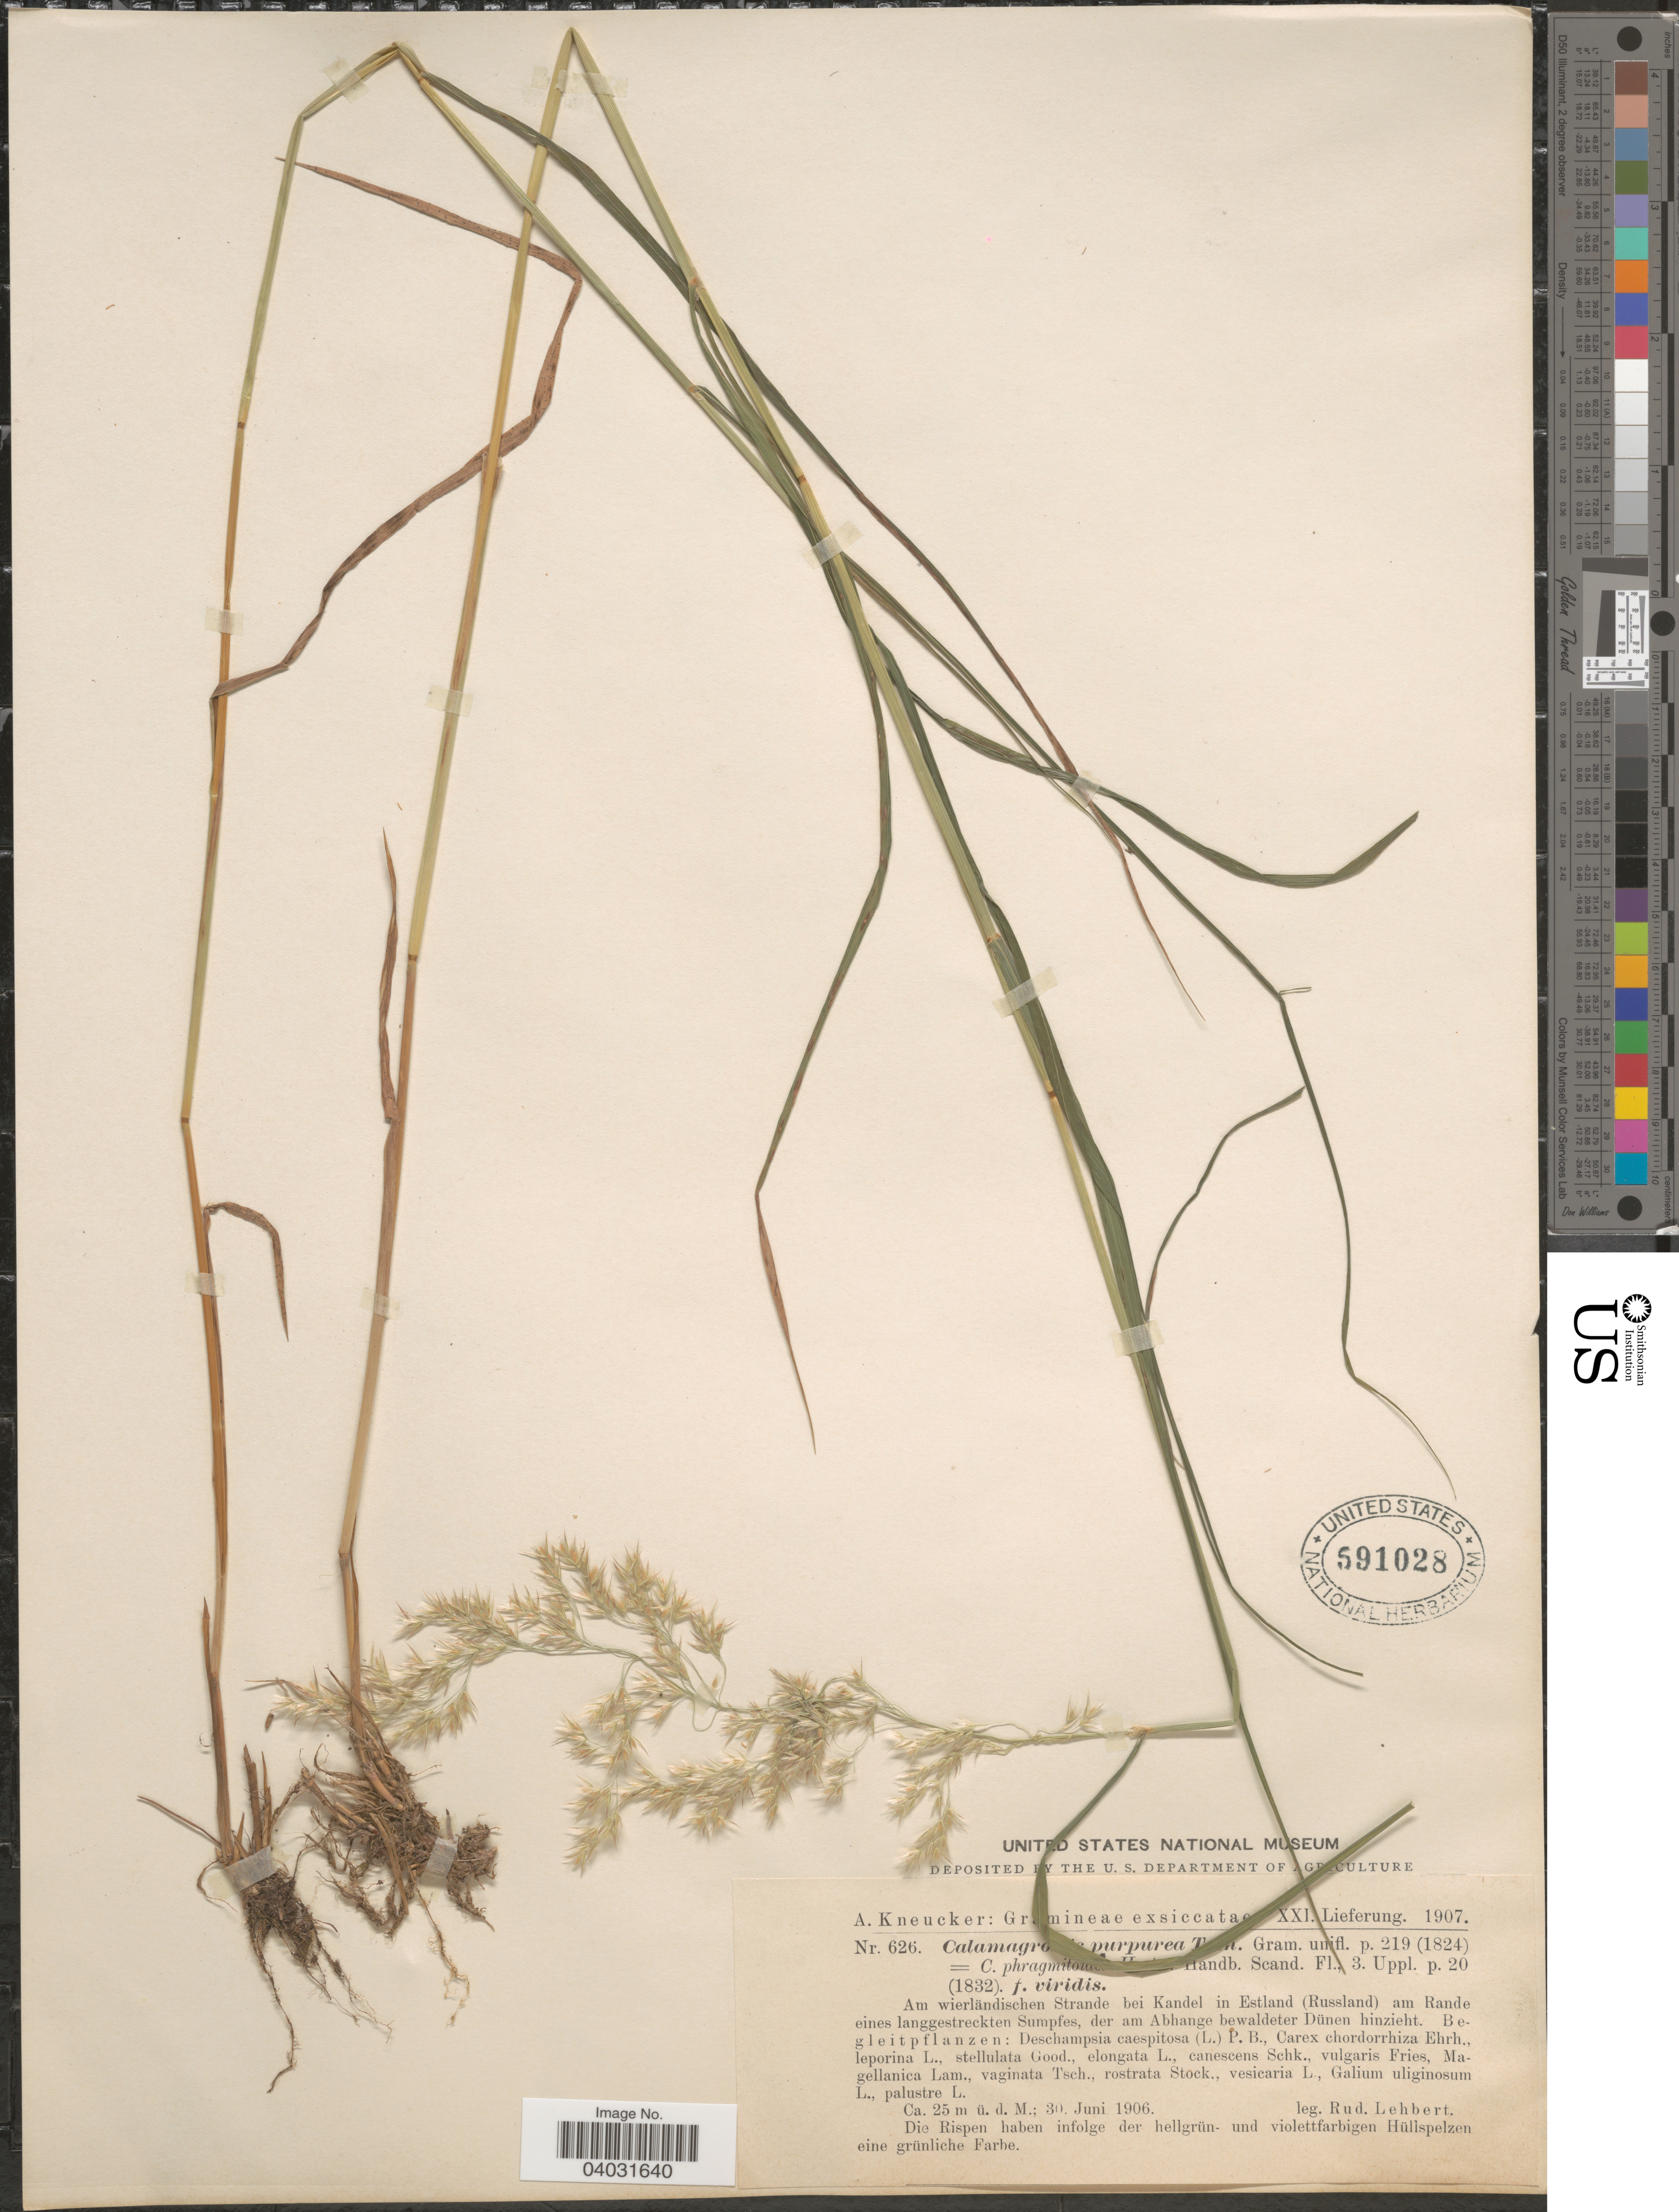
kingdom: Plantae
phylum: Tracheophyta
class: Liliopsida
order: Poales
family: Poaceae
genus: Calamagrostis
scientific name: Calamagrostis purpurea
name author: (Trin.) Trin.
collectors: R. Lehbert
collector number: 626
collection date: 1906-06-30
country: Estonia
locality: Am wierländischen Strande bei Kandel in Estland (Russland) am Rande eines langgestreckten Sumpfes, der am Abhange bewaldeter Dünen hinzieht.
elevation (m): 25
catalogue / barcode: US 591028